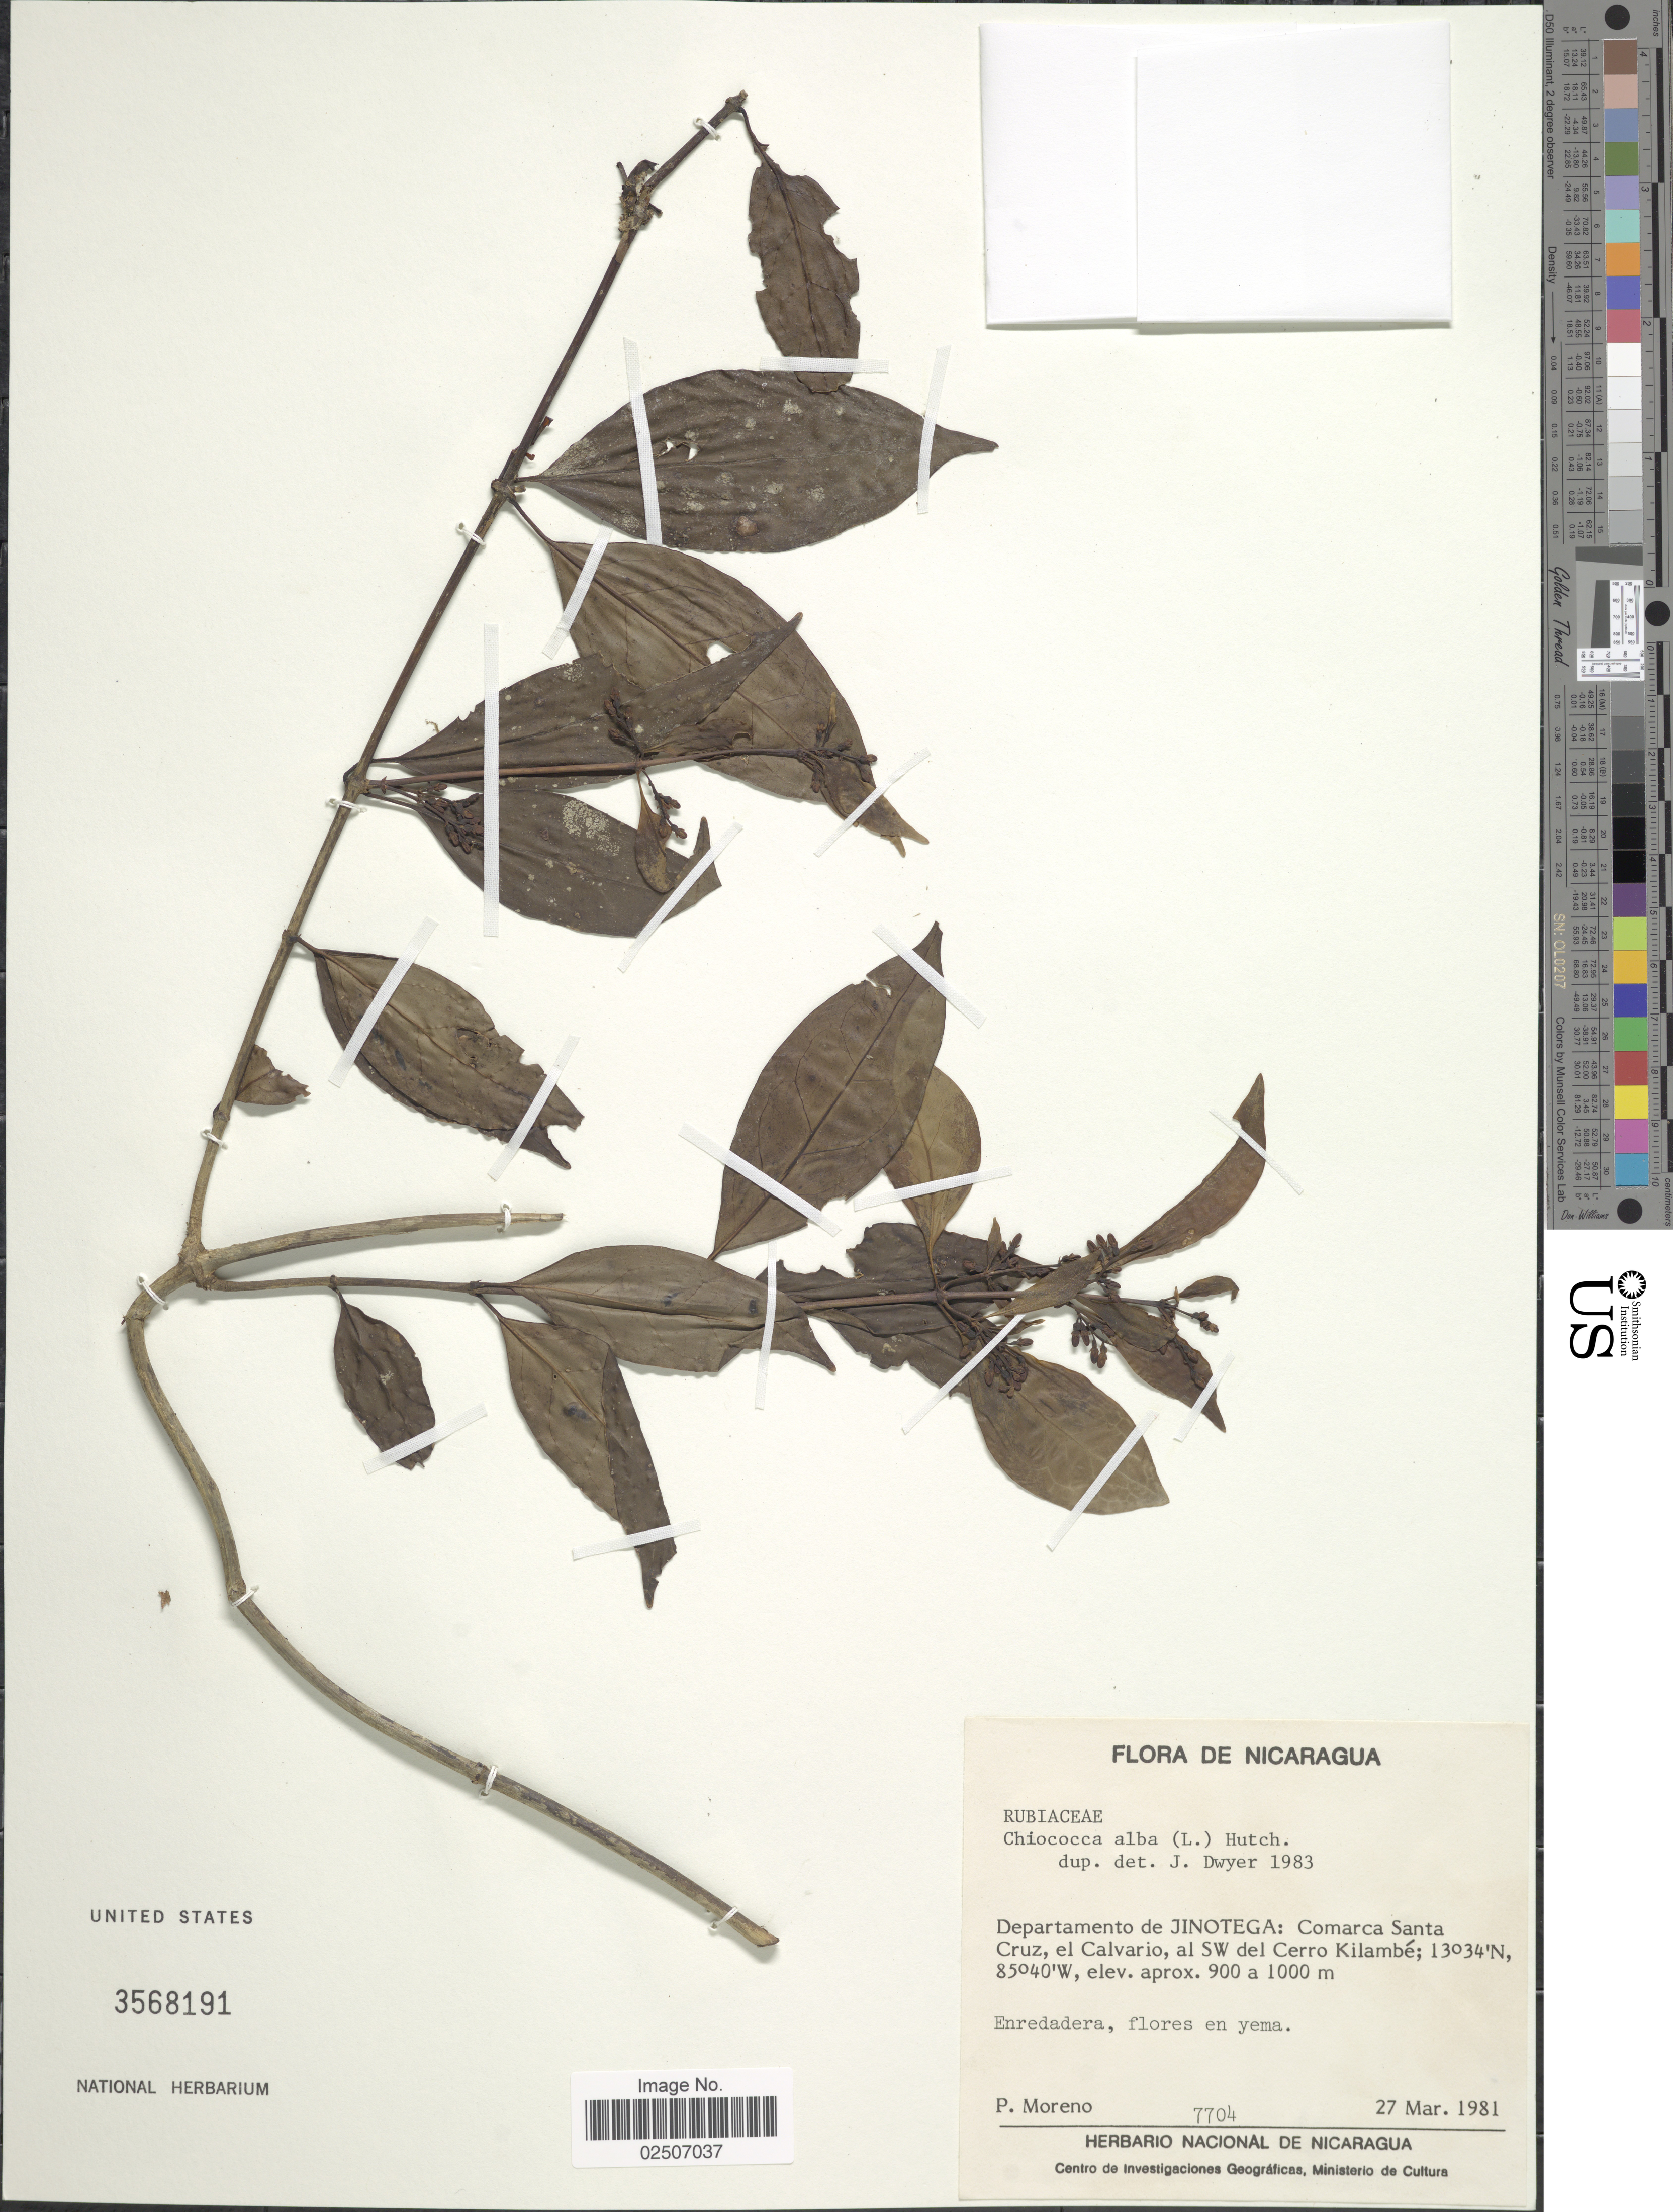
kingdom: Plantae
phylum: Tracheophyta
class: Magnoliopsida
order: Gentianales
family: Rubiaceae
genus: Chiococca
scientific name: Chiococca alba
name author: (L.) Hitchc.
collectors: P. Moreno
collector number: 7704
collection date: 1981-03-27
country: Nicaragua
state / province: Jinotega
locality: Departamento de Jinotega: Comarca Santa Cruz, el Calvario, al SW del Cerro Kilambe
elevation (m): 900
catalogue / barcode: US 3568191